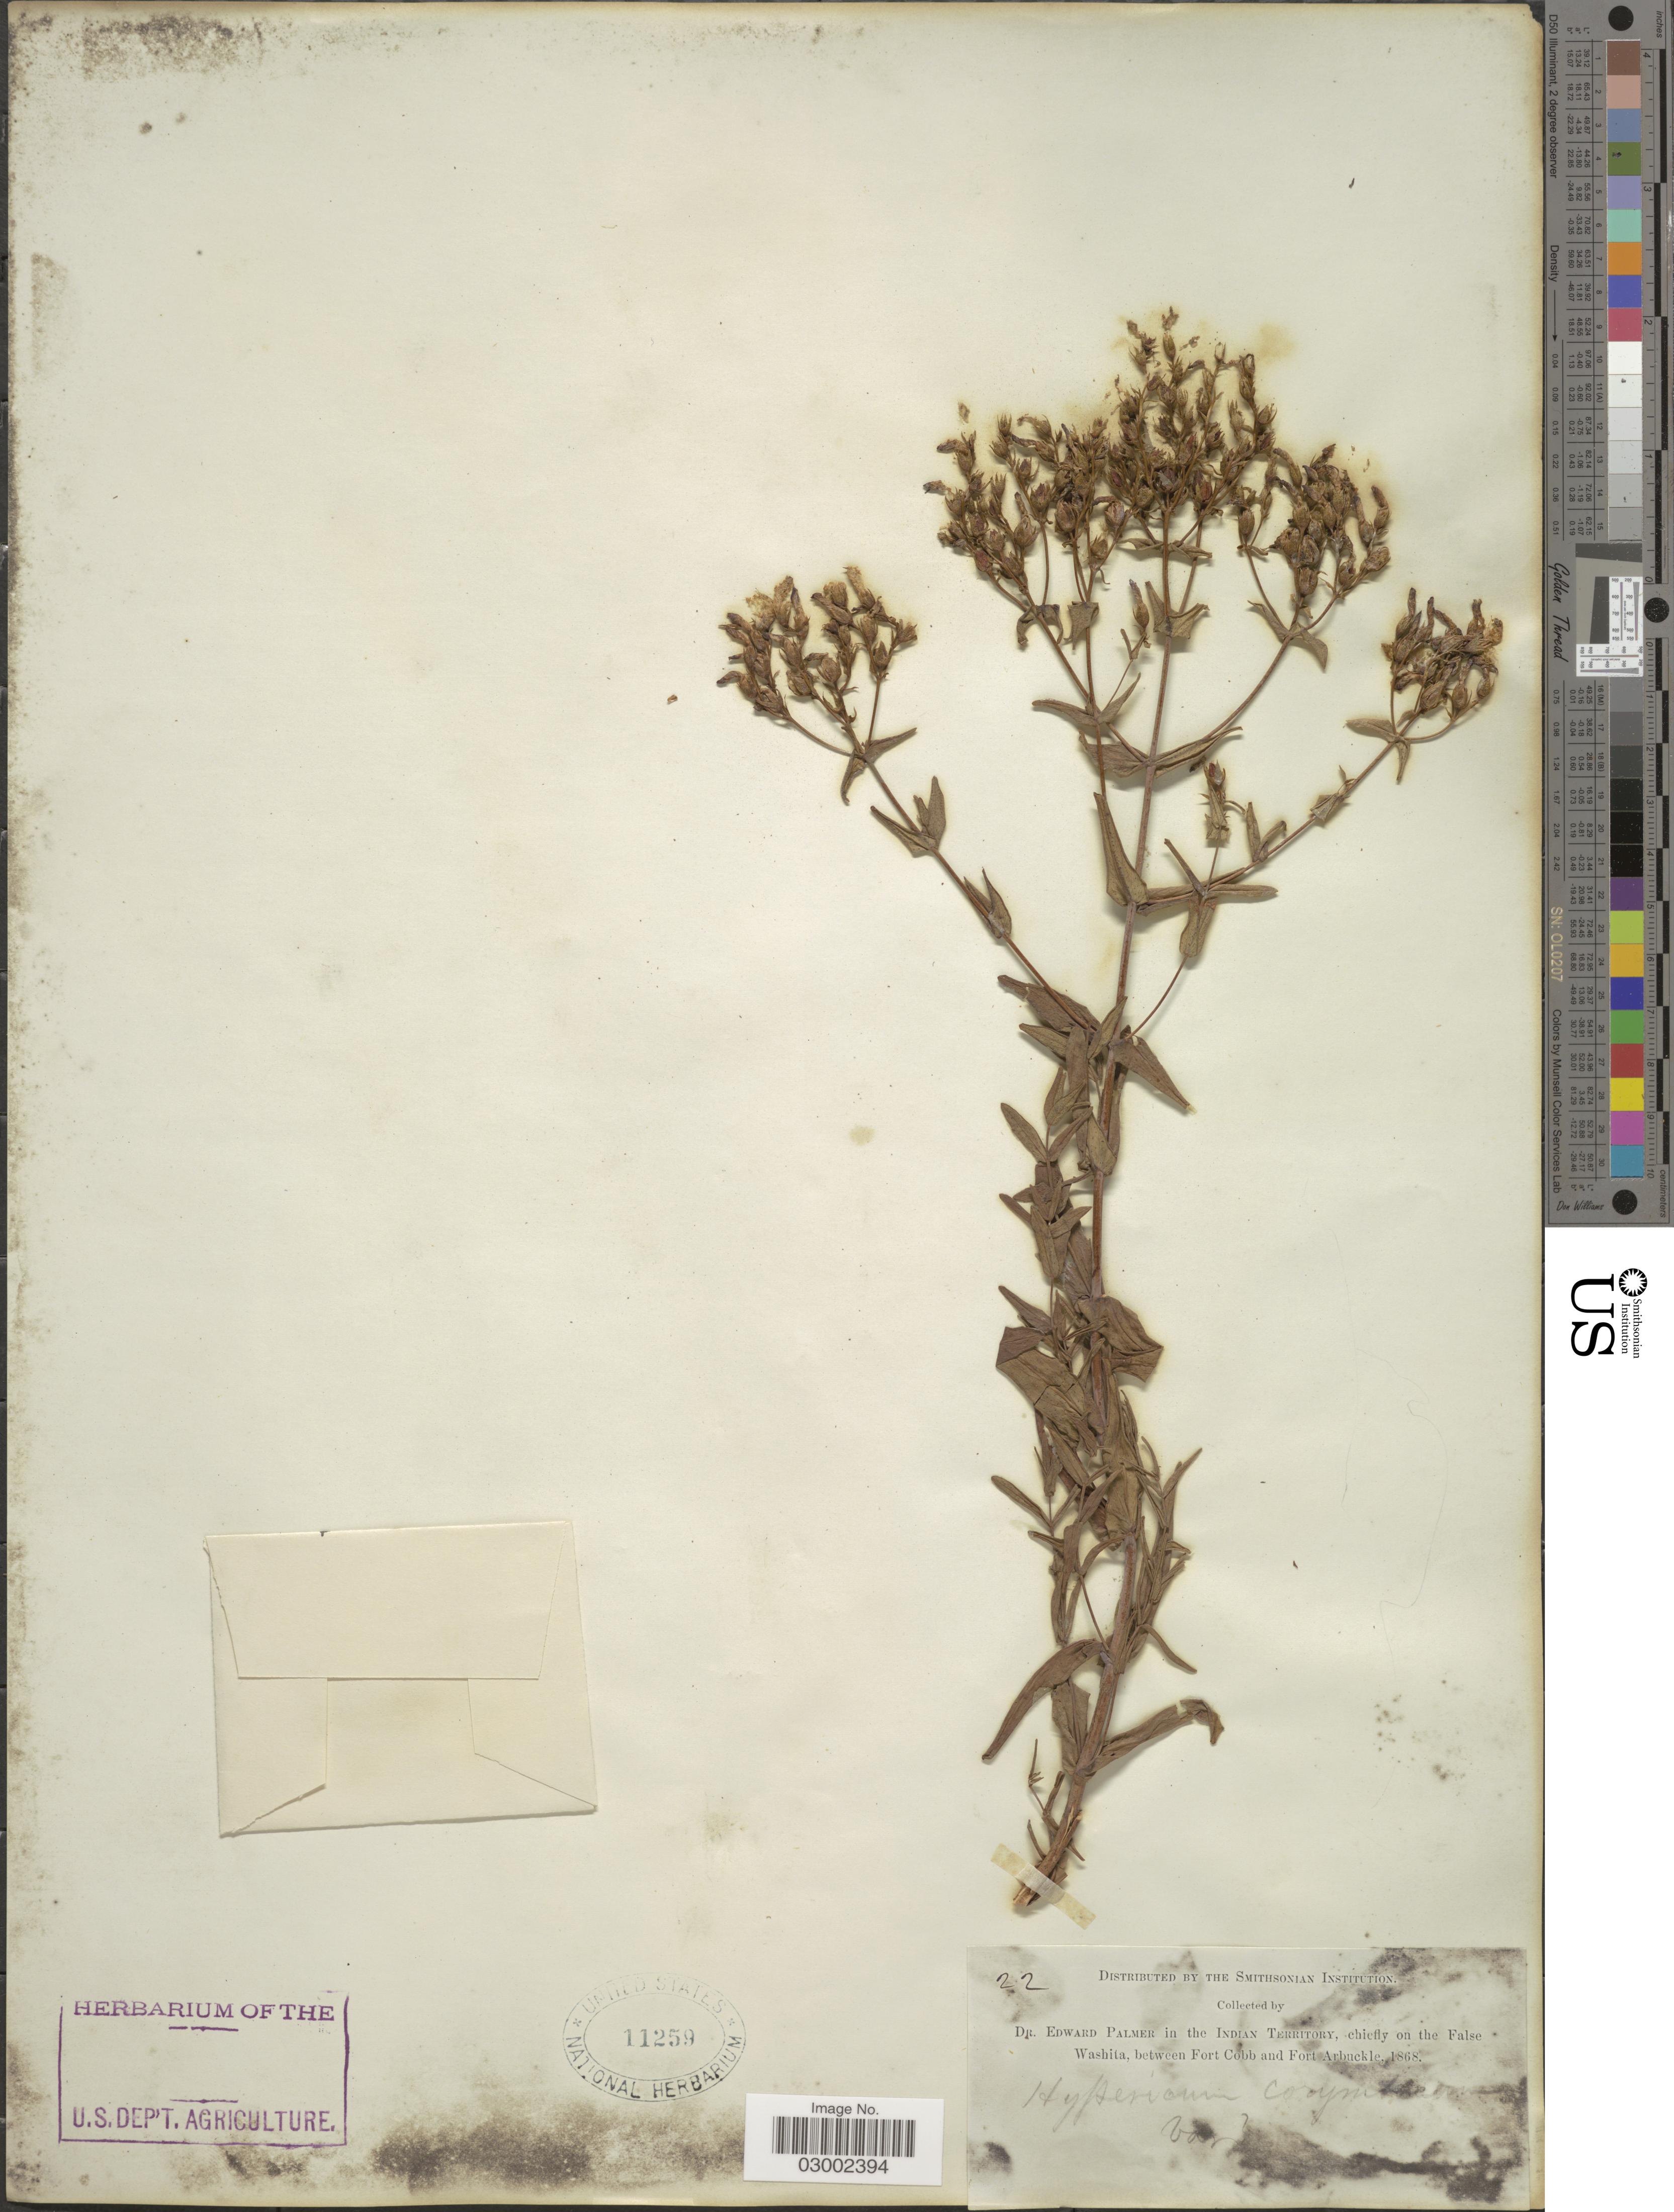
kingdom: Plantae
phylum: Tracheophyta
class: Magnoliopsida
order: Malpighiales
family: Hypericaceae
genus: Hypericum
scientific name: Hypericum punctatum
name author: Lam.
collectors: E. Palmer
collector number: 22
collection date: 1868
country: United States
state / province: Oklahoma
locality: In the Indian Territory, chiefly on the False Washita, between Fort Cobb and Fort Arbuckle.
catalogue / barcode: US 11259